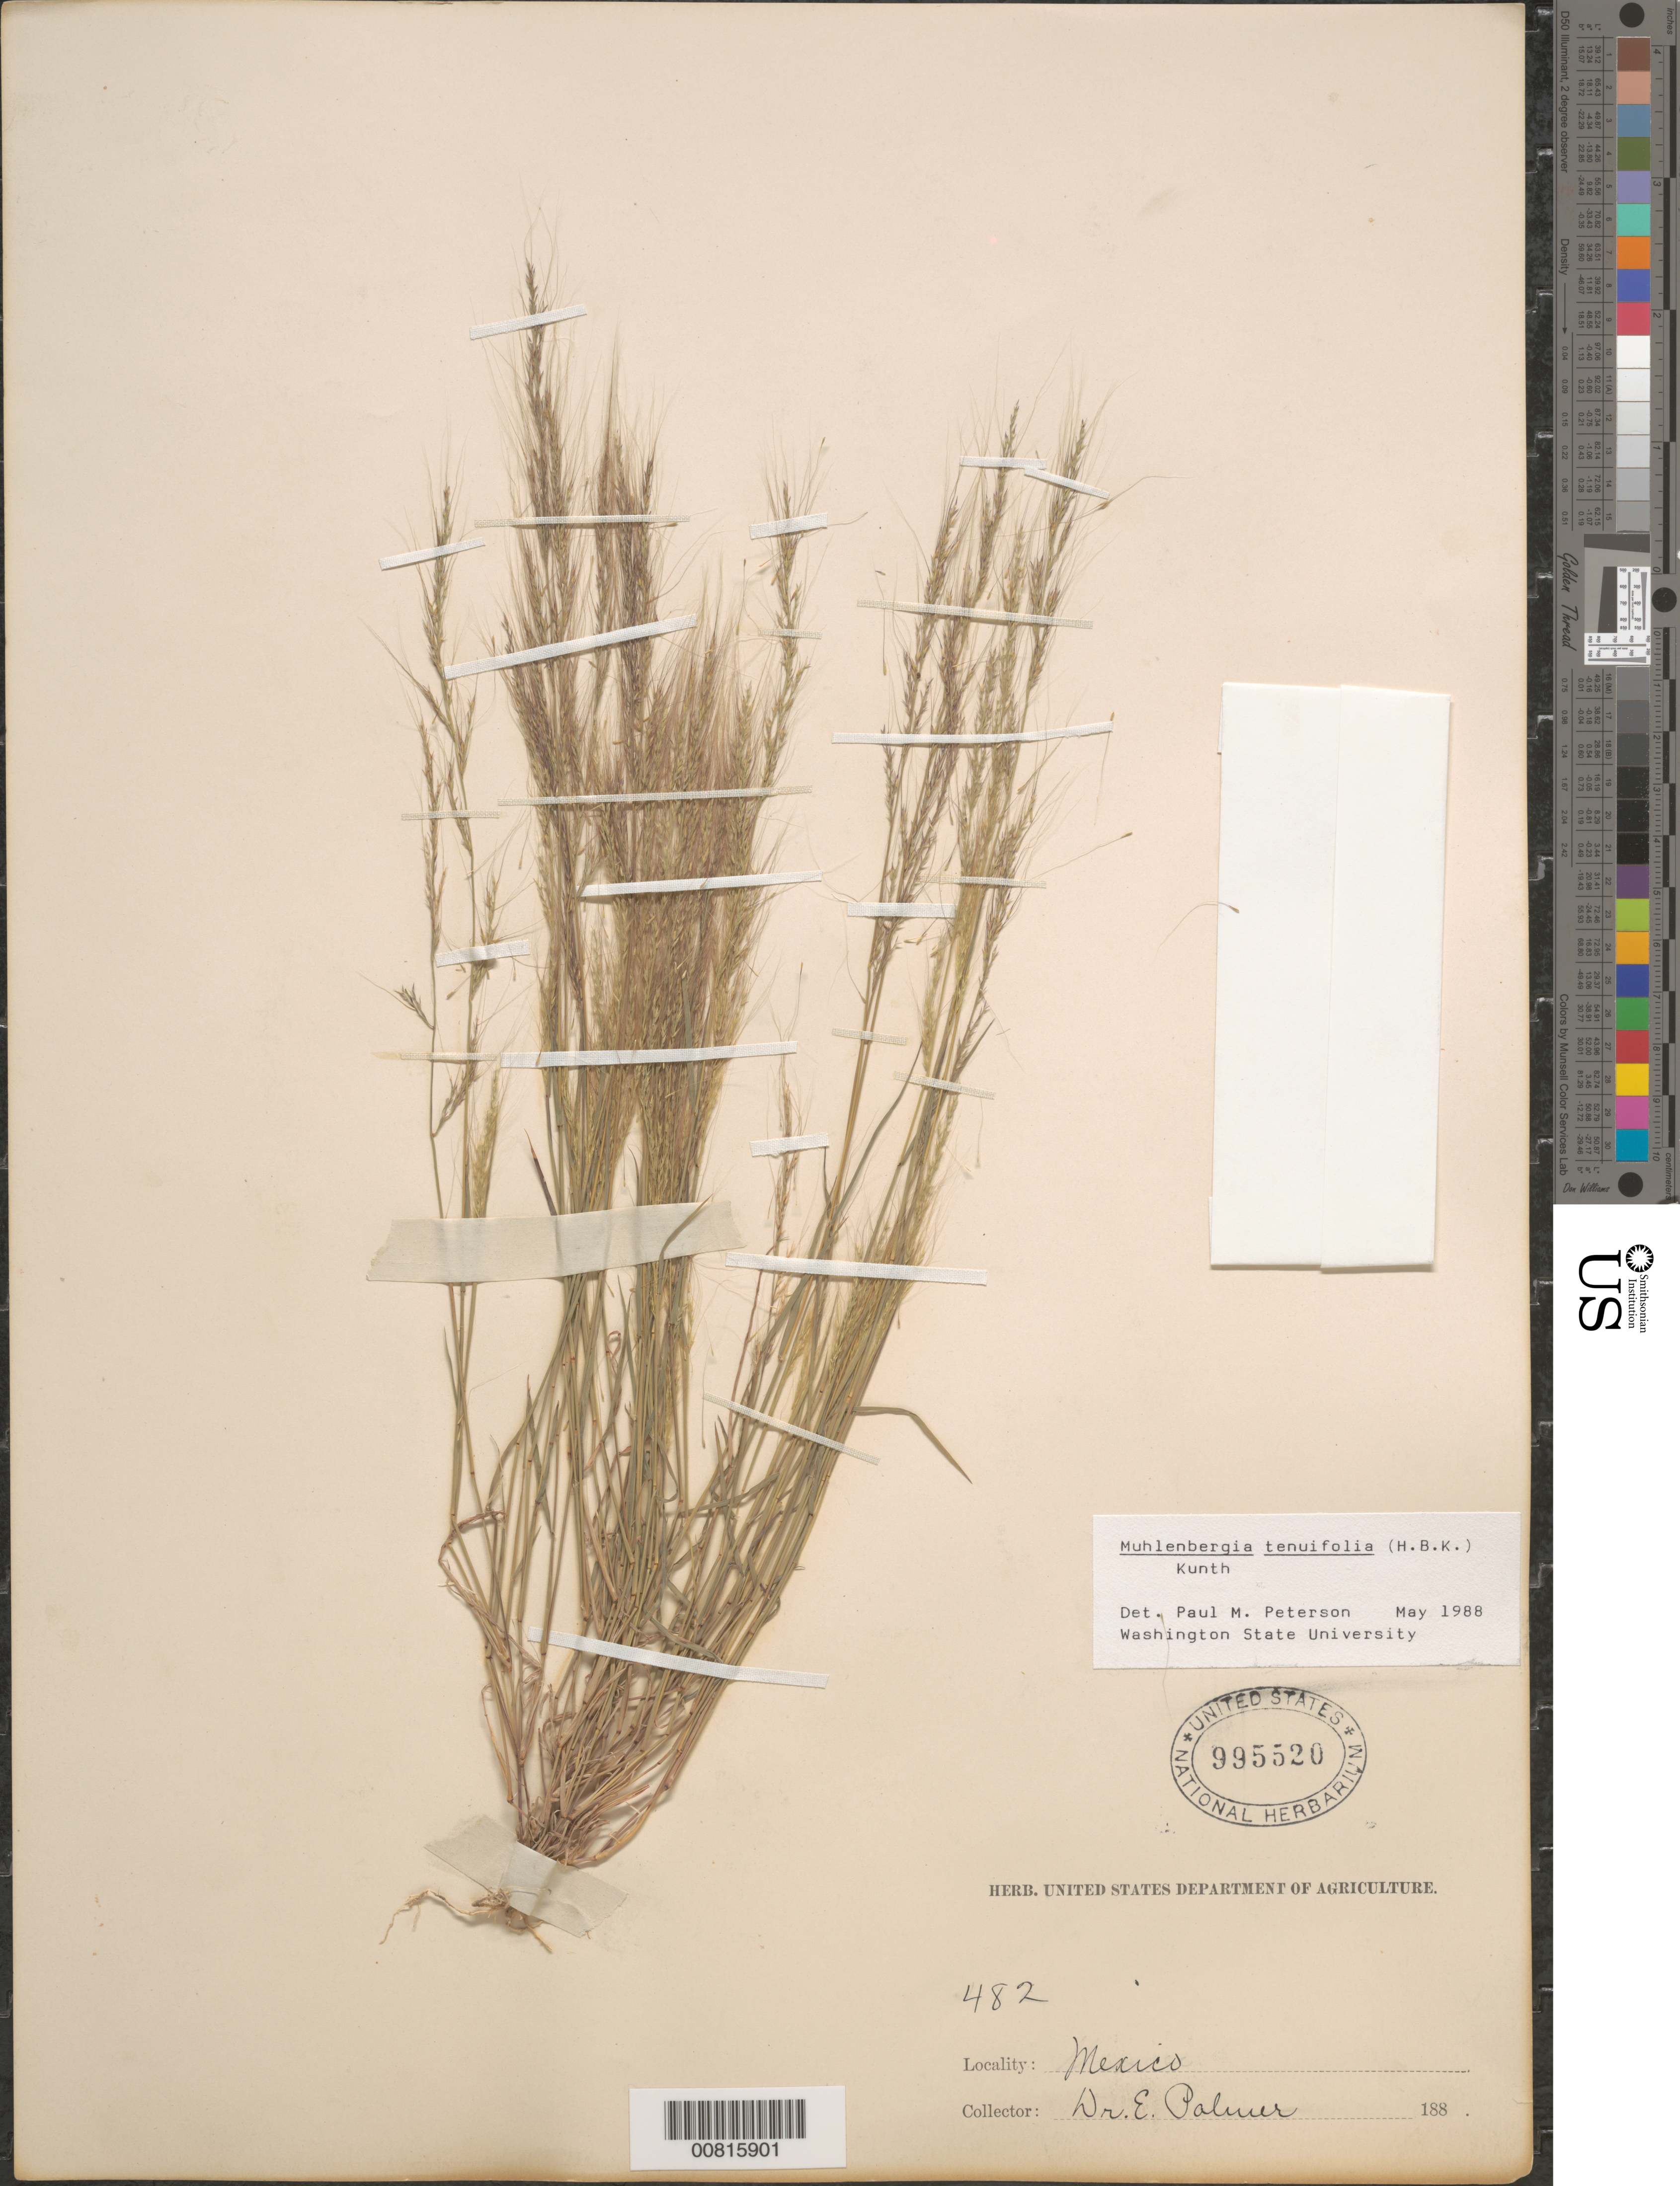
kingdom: Plantae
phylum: Tracheophyta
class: Liliopsida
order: Poales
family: Poaceae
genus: Muhlenbergia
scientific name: Muhlenbergia tenuifolia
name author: (Kunth) Kunth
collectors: E. Palmer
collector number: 482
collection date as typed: Jul 1885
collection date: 1885-07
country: Mexico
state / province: Jalisco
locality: Jalisco, Mex.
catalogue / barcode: US 995520